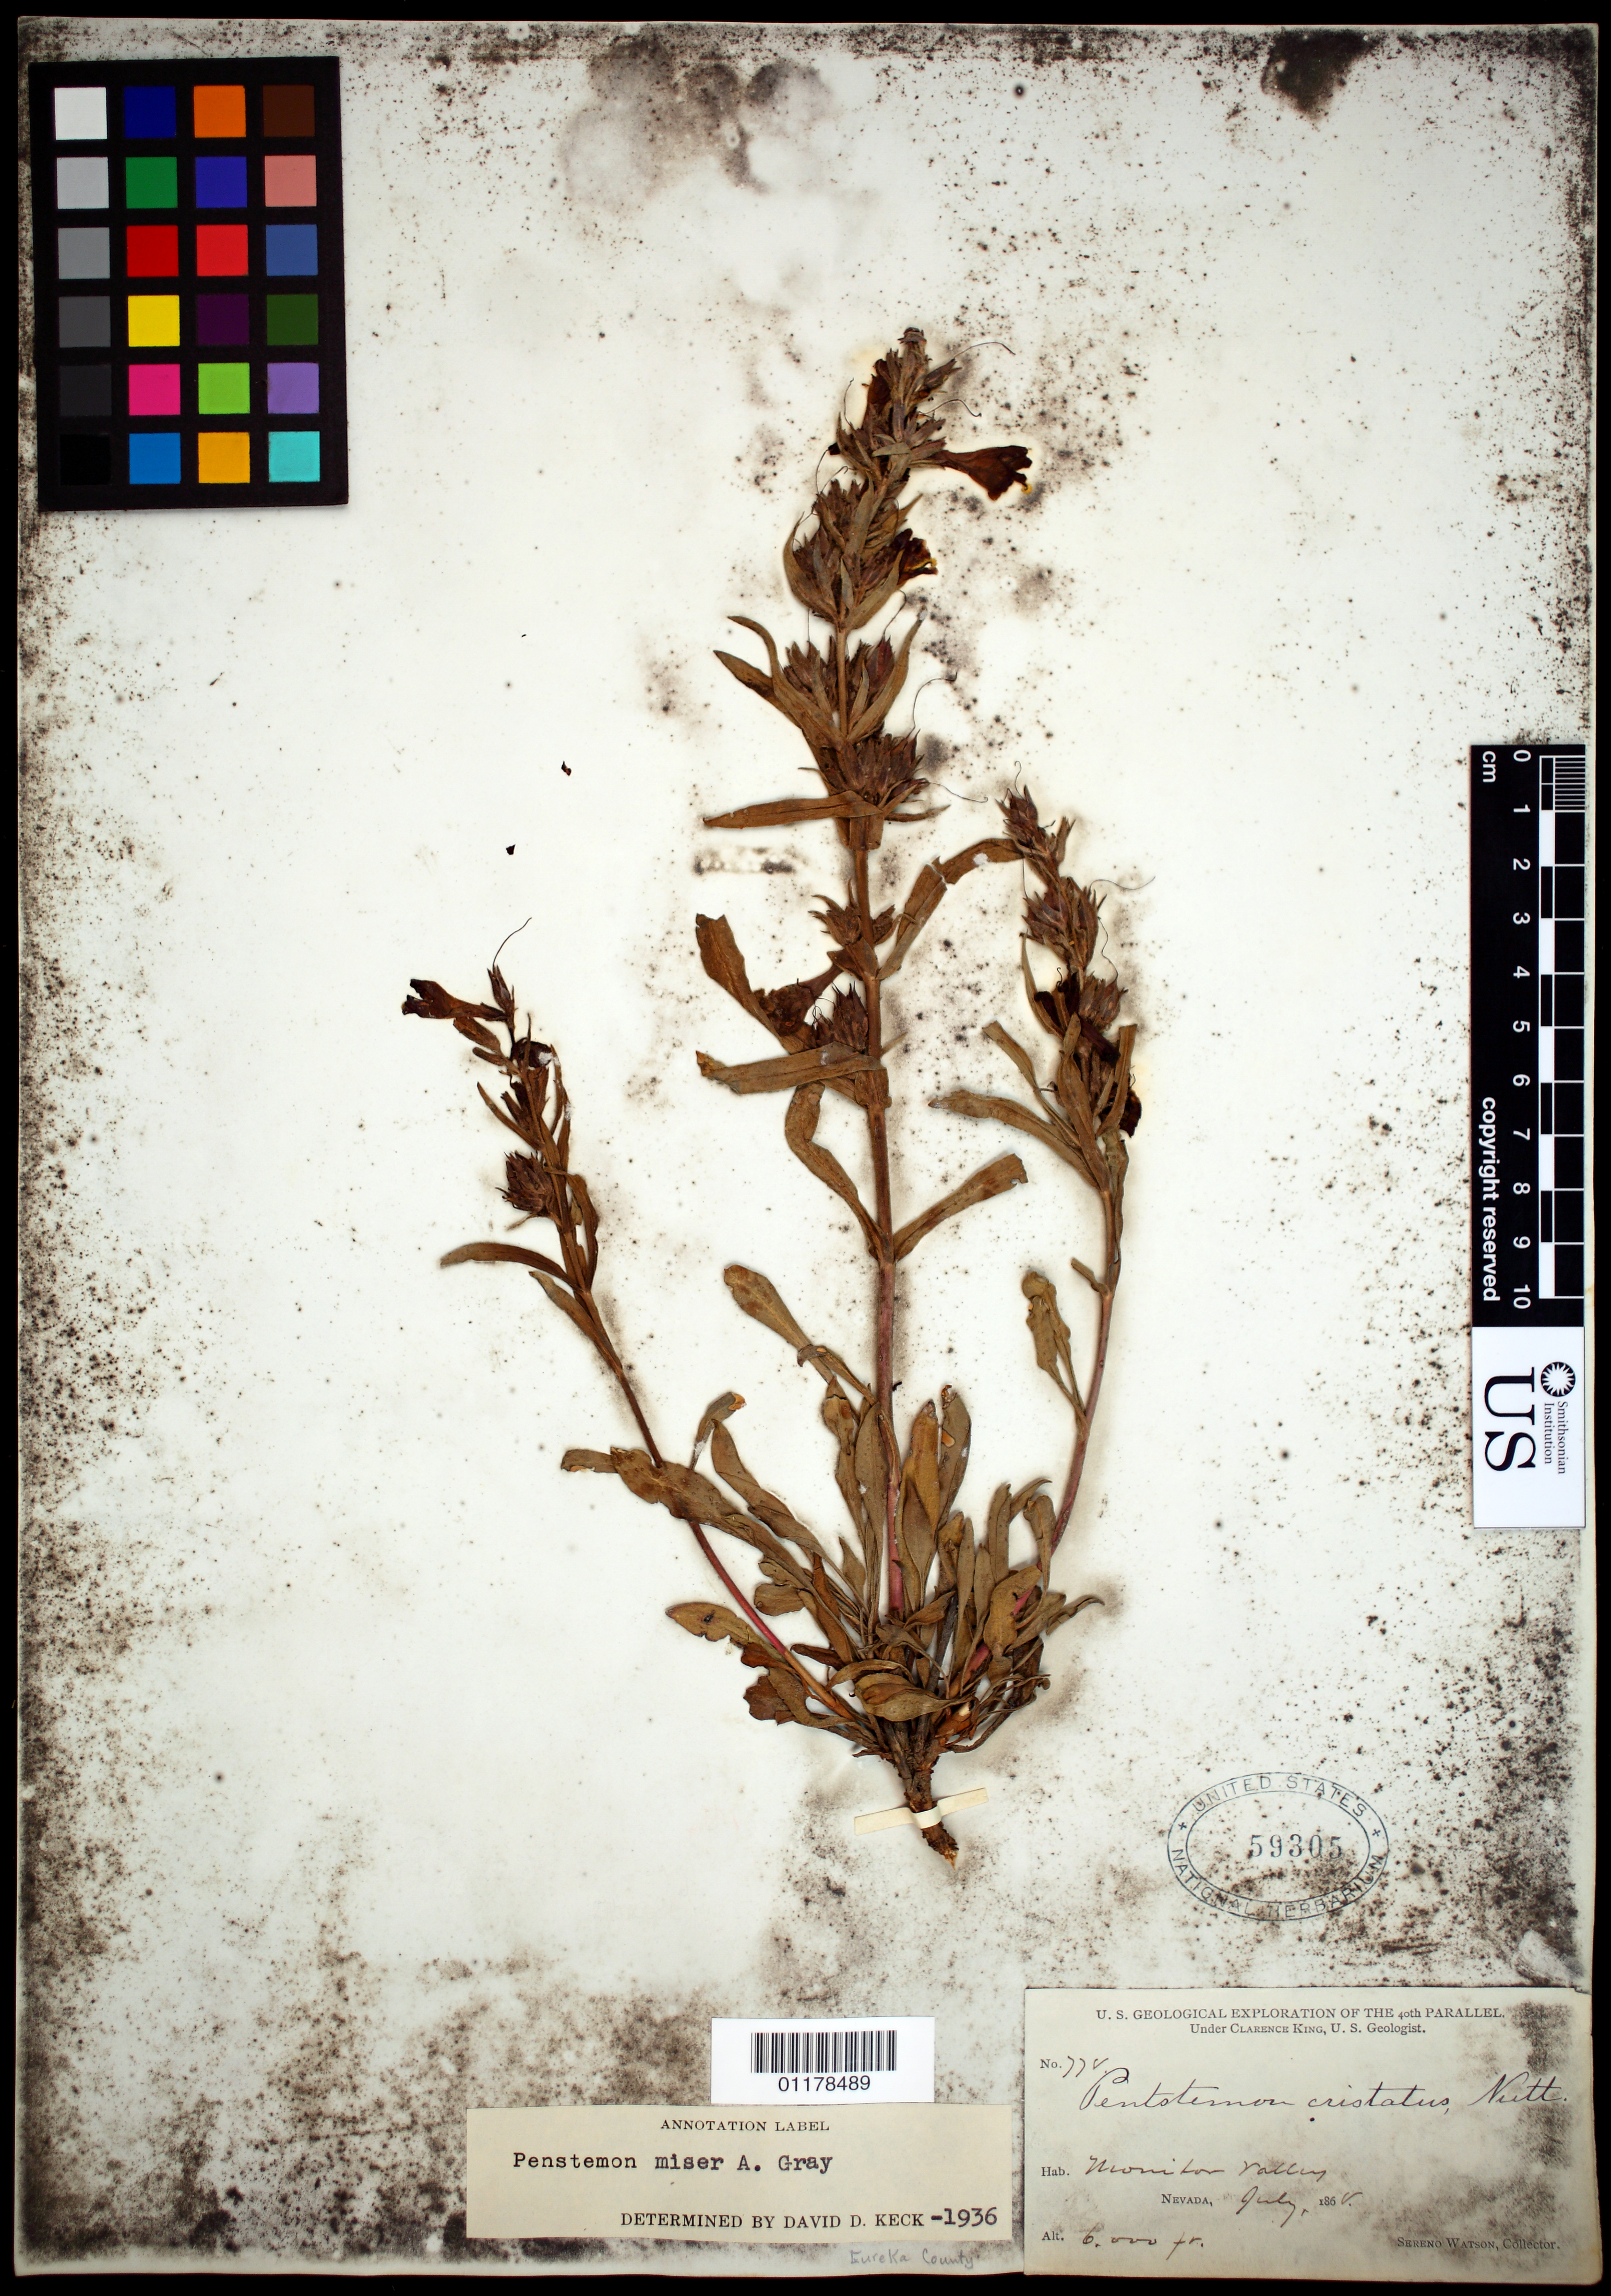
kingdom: Plantae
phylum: Tracheophyta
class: Magnoliopsida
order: Lamiales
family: Plantaginaceae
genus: Penstemon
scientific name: Penstemon miser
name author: A. Gray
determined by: Keck, David D.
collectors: S. Watson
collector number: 778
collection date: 1868-07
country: United States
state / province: Nevada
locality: Monitor Valley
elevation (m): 1829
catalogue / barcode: US 59305